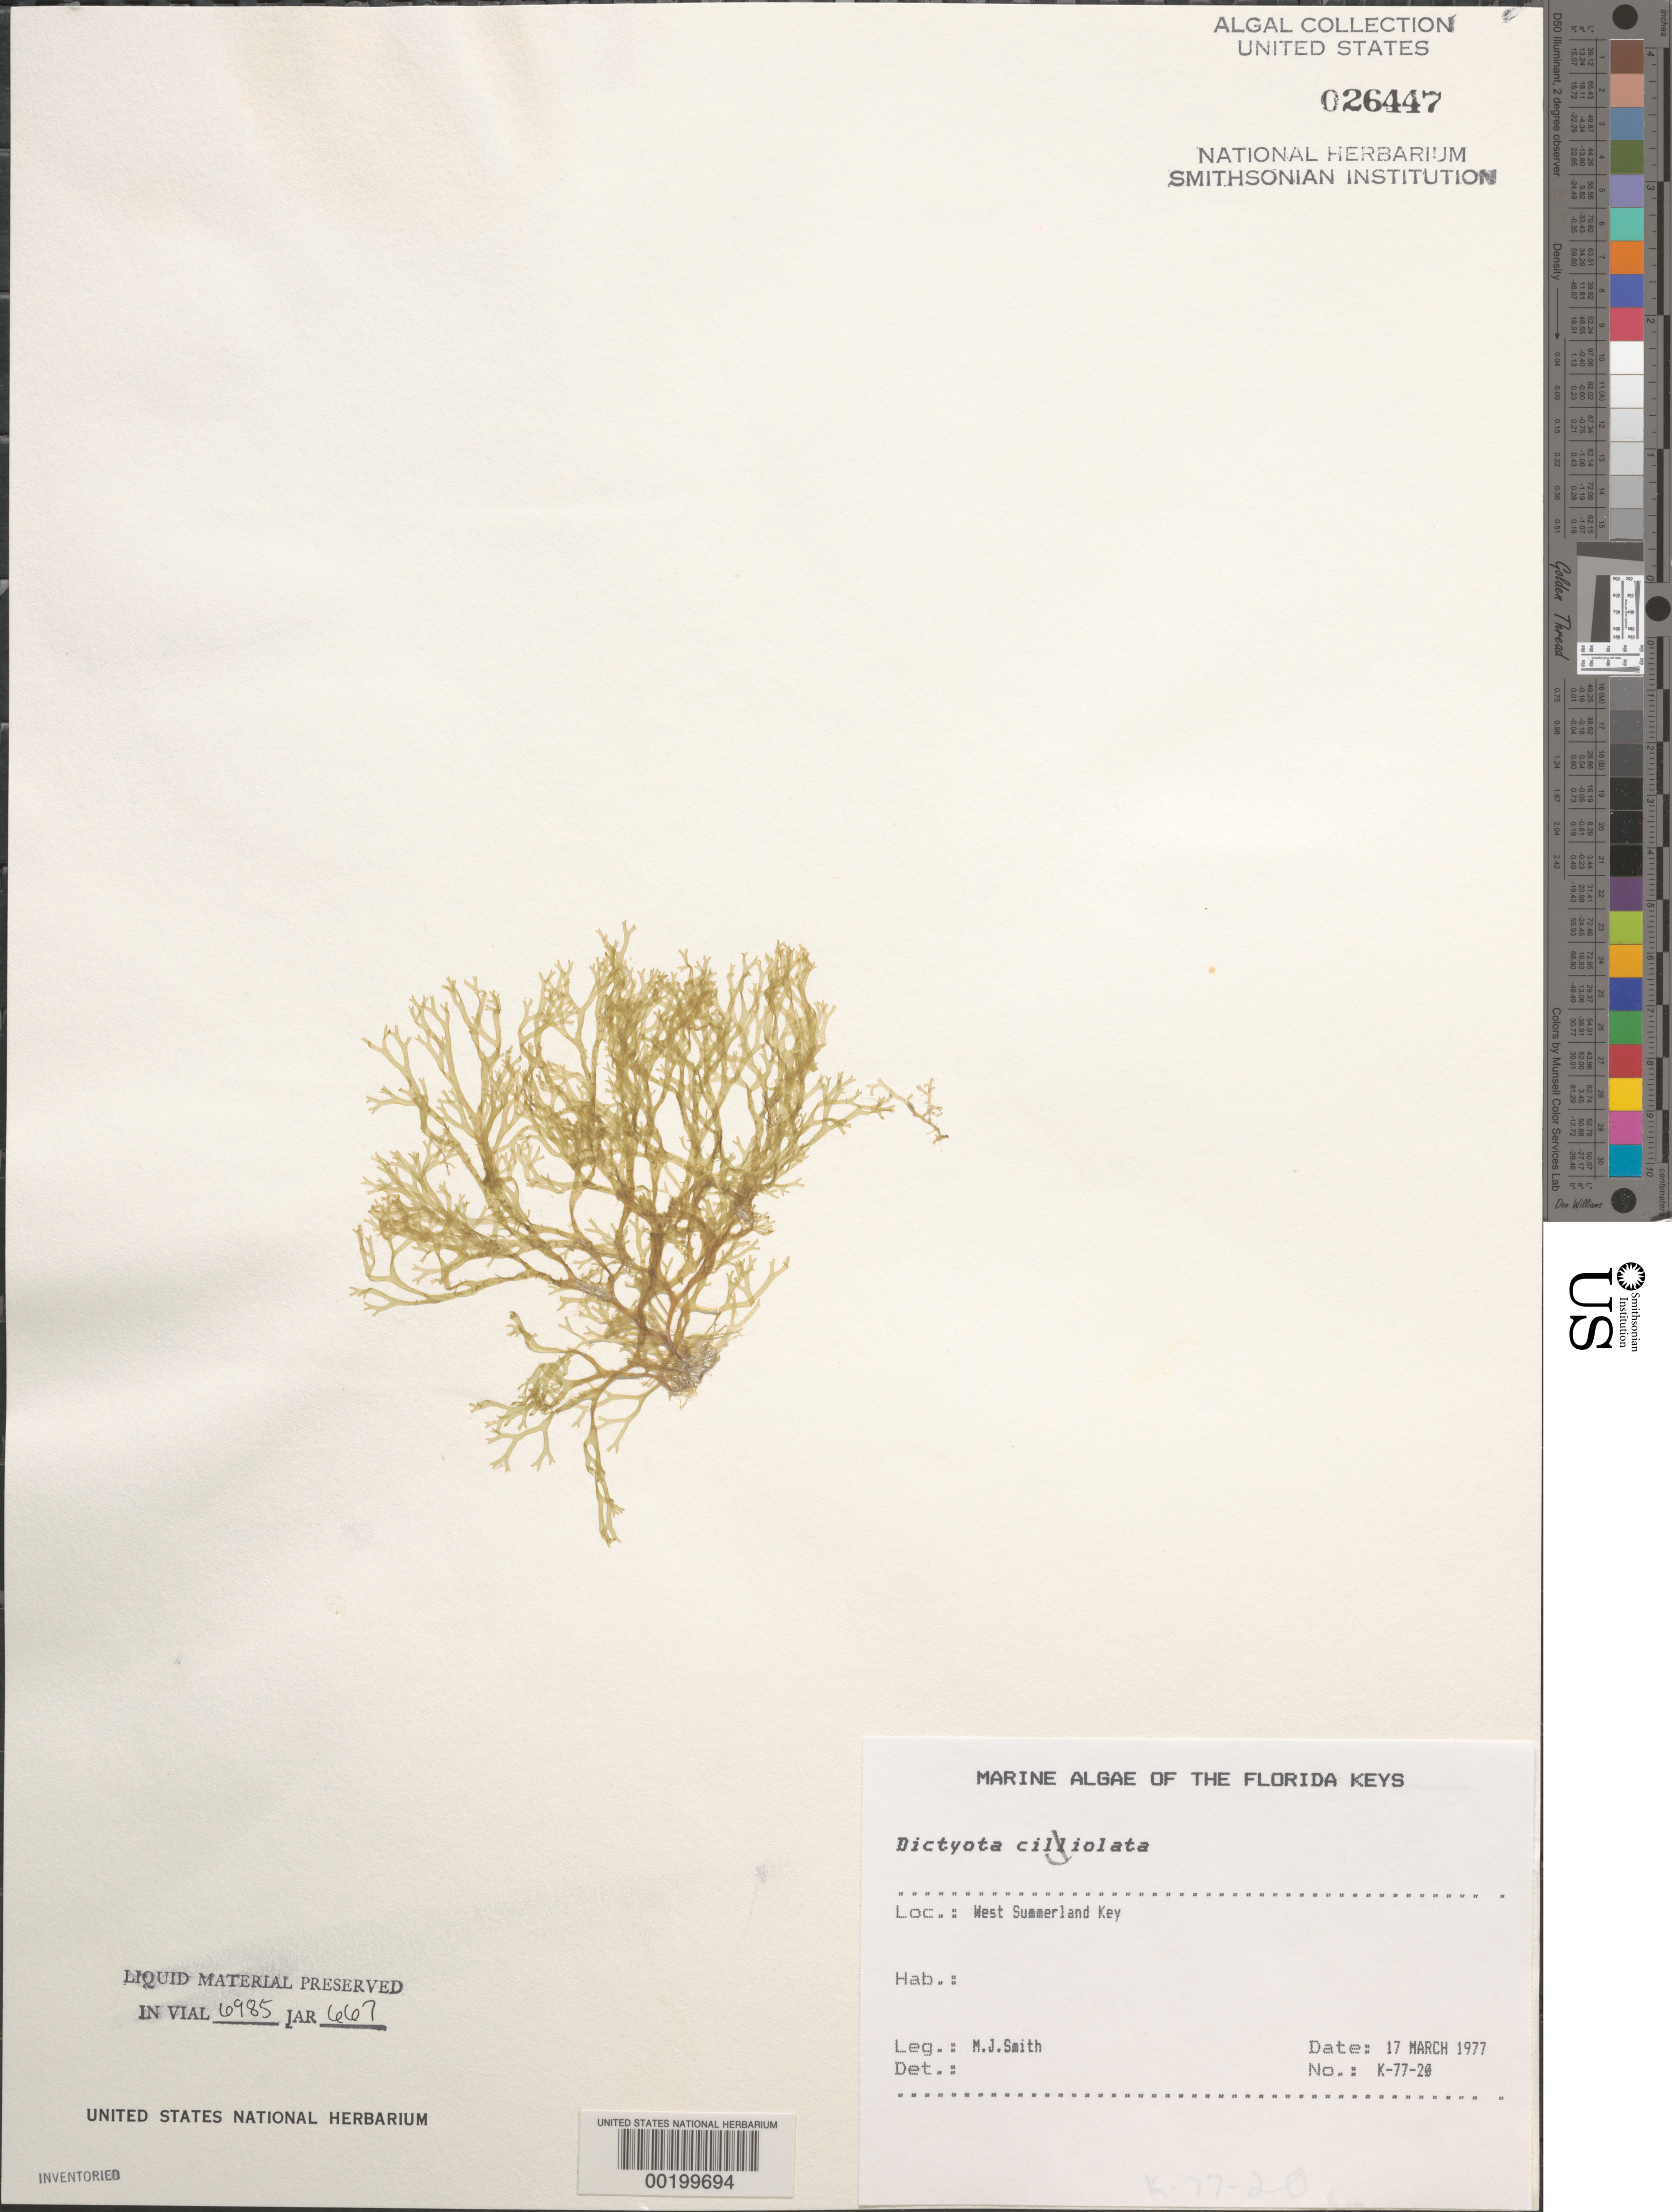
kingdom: Chromista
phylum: Ochrophyta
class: Phaeophyceae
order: Dictyotales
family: Dictyotaceae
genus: Dictyota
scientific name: Dictyota ciliolata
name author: Sond. ex Kütz.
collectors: M. Smith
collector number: K-77-20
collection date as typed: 17 Mar 1977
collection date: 1977-03-17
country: United States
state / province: Florida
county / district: Monroe County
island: West Summerland Key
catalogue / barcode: US 26447